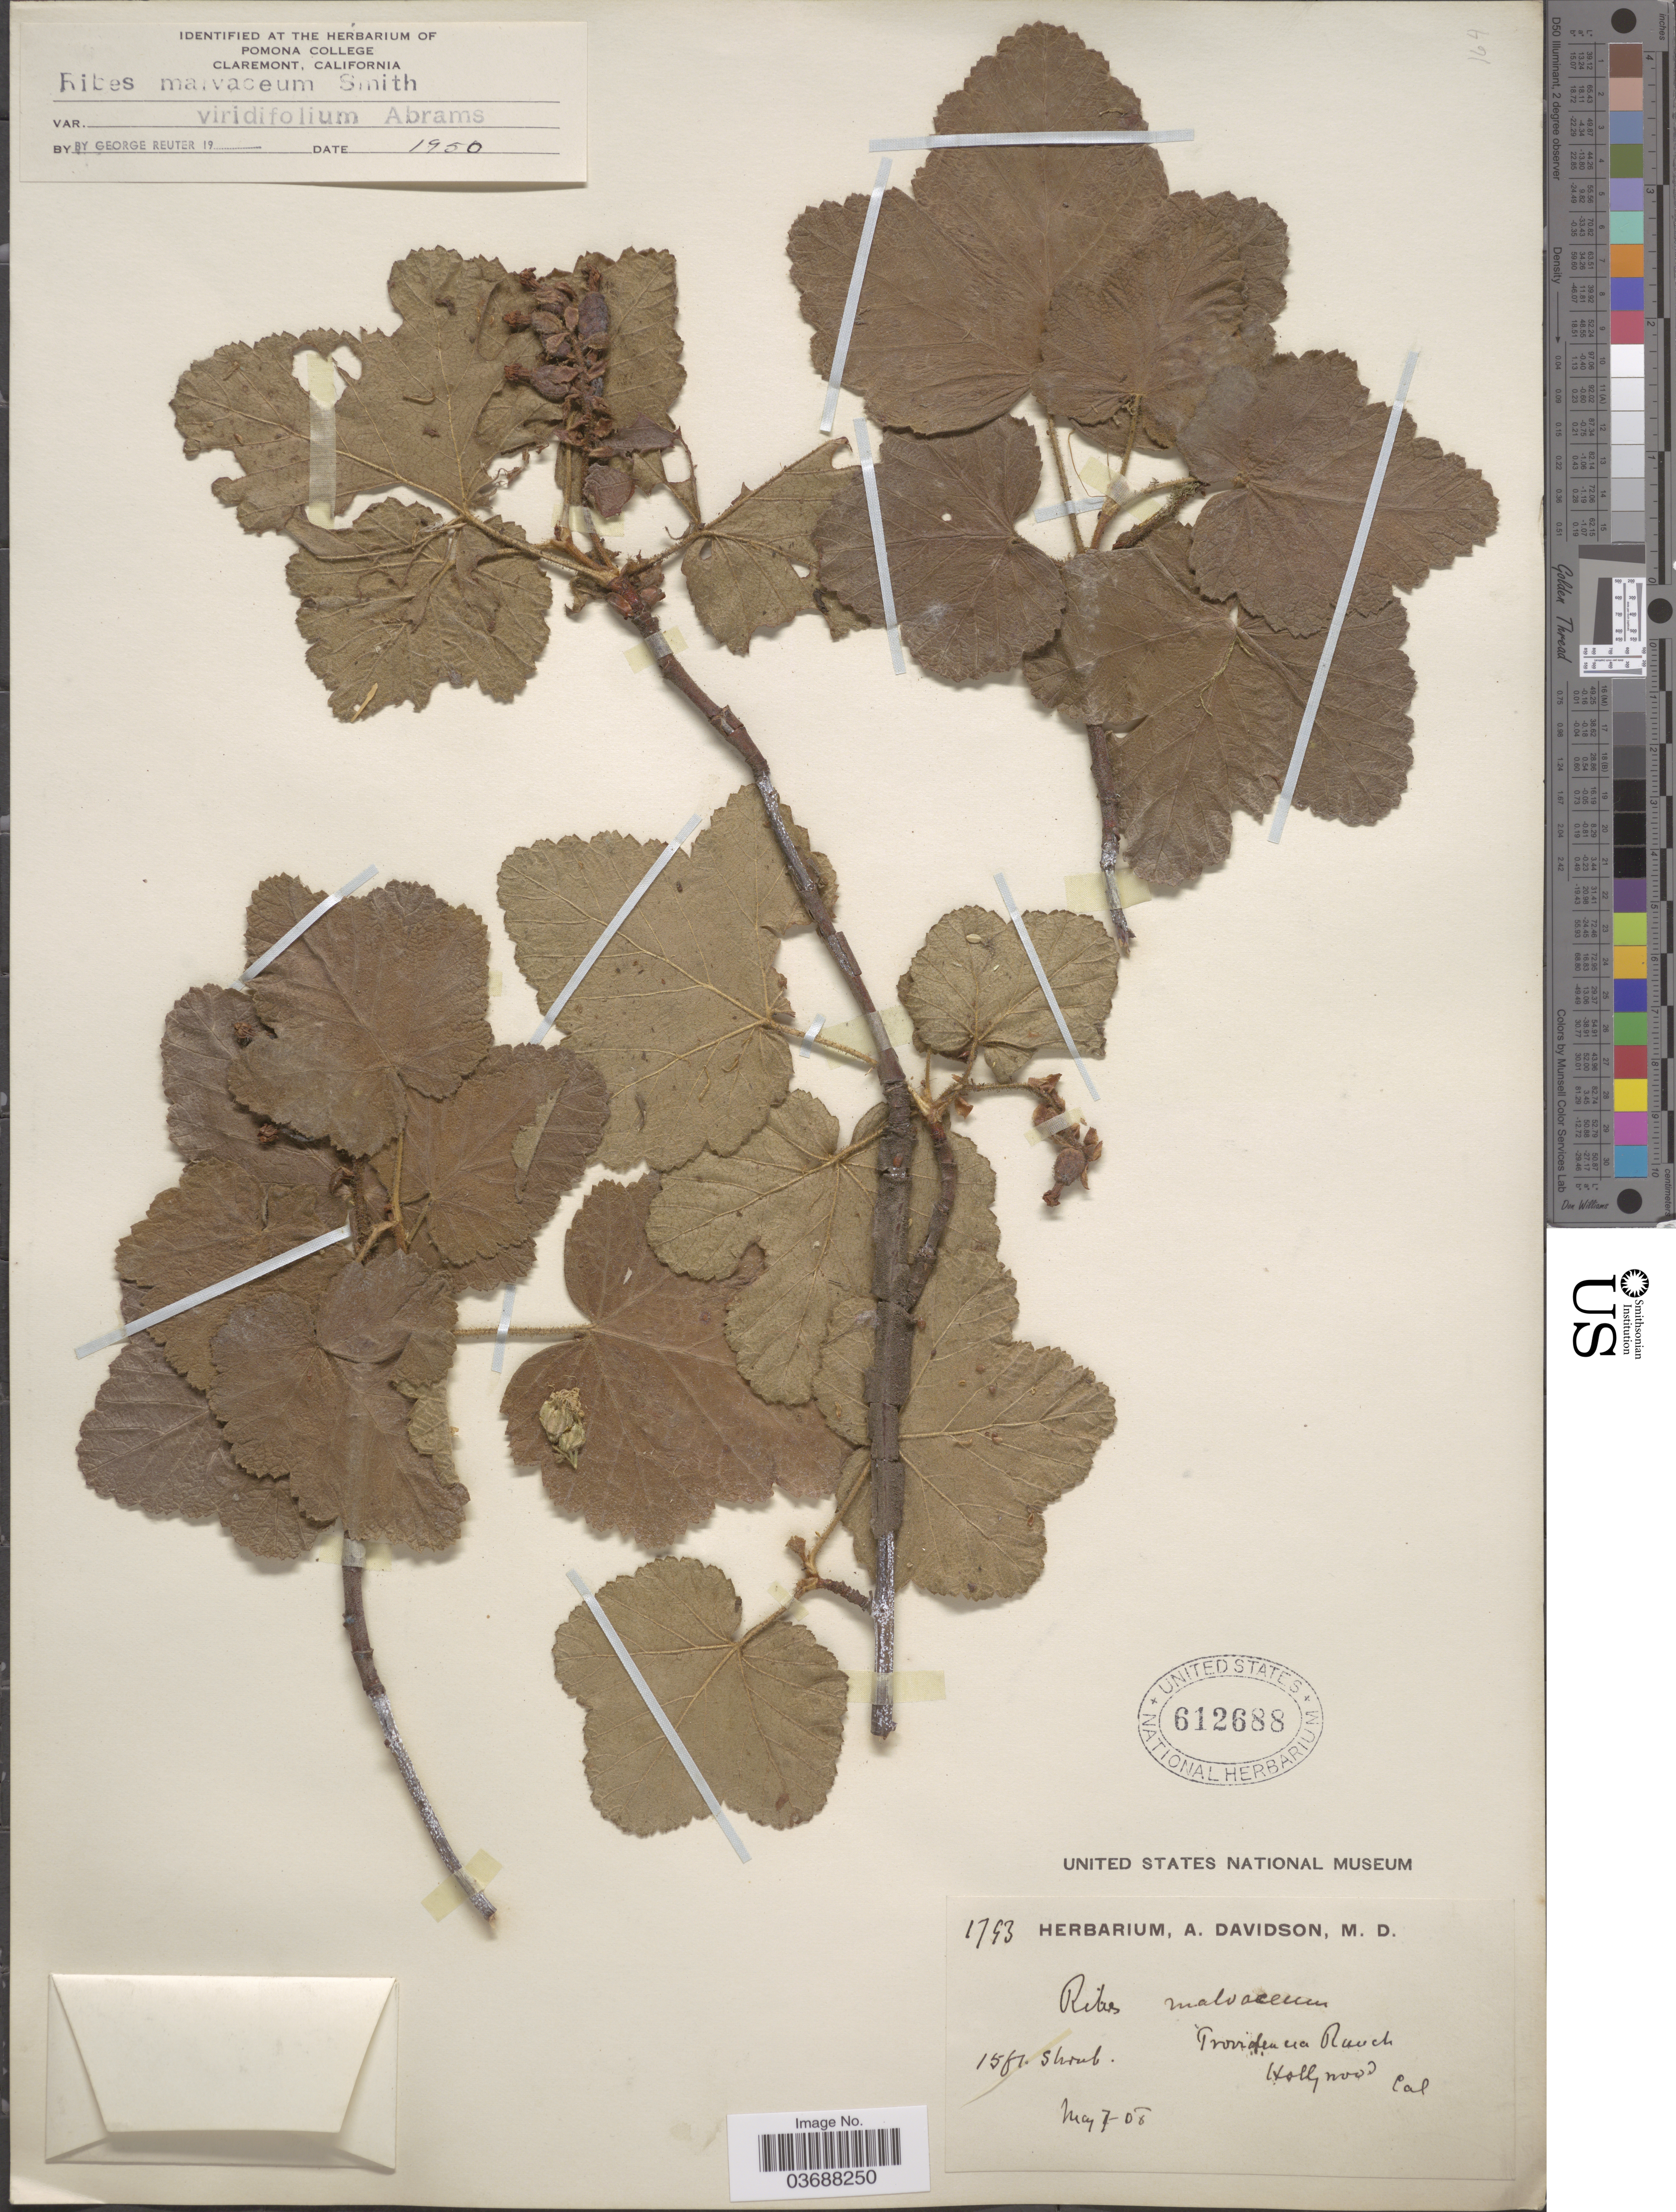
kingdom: Plantae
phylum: Tracheophyta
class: Magnoliopsida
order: Saxifragales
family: Grossulariaceae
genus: Ribes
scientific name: Ribes malvaceum var. viridifolium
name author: Abrams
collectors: ex herb. A. Davidson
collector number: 1793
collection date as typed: Transcribed d/m/y: 7/5/8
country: United States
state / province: California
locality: Providencia Ranch, Hollywood.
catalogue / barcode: US 612688